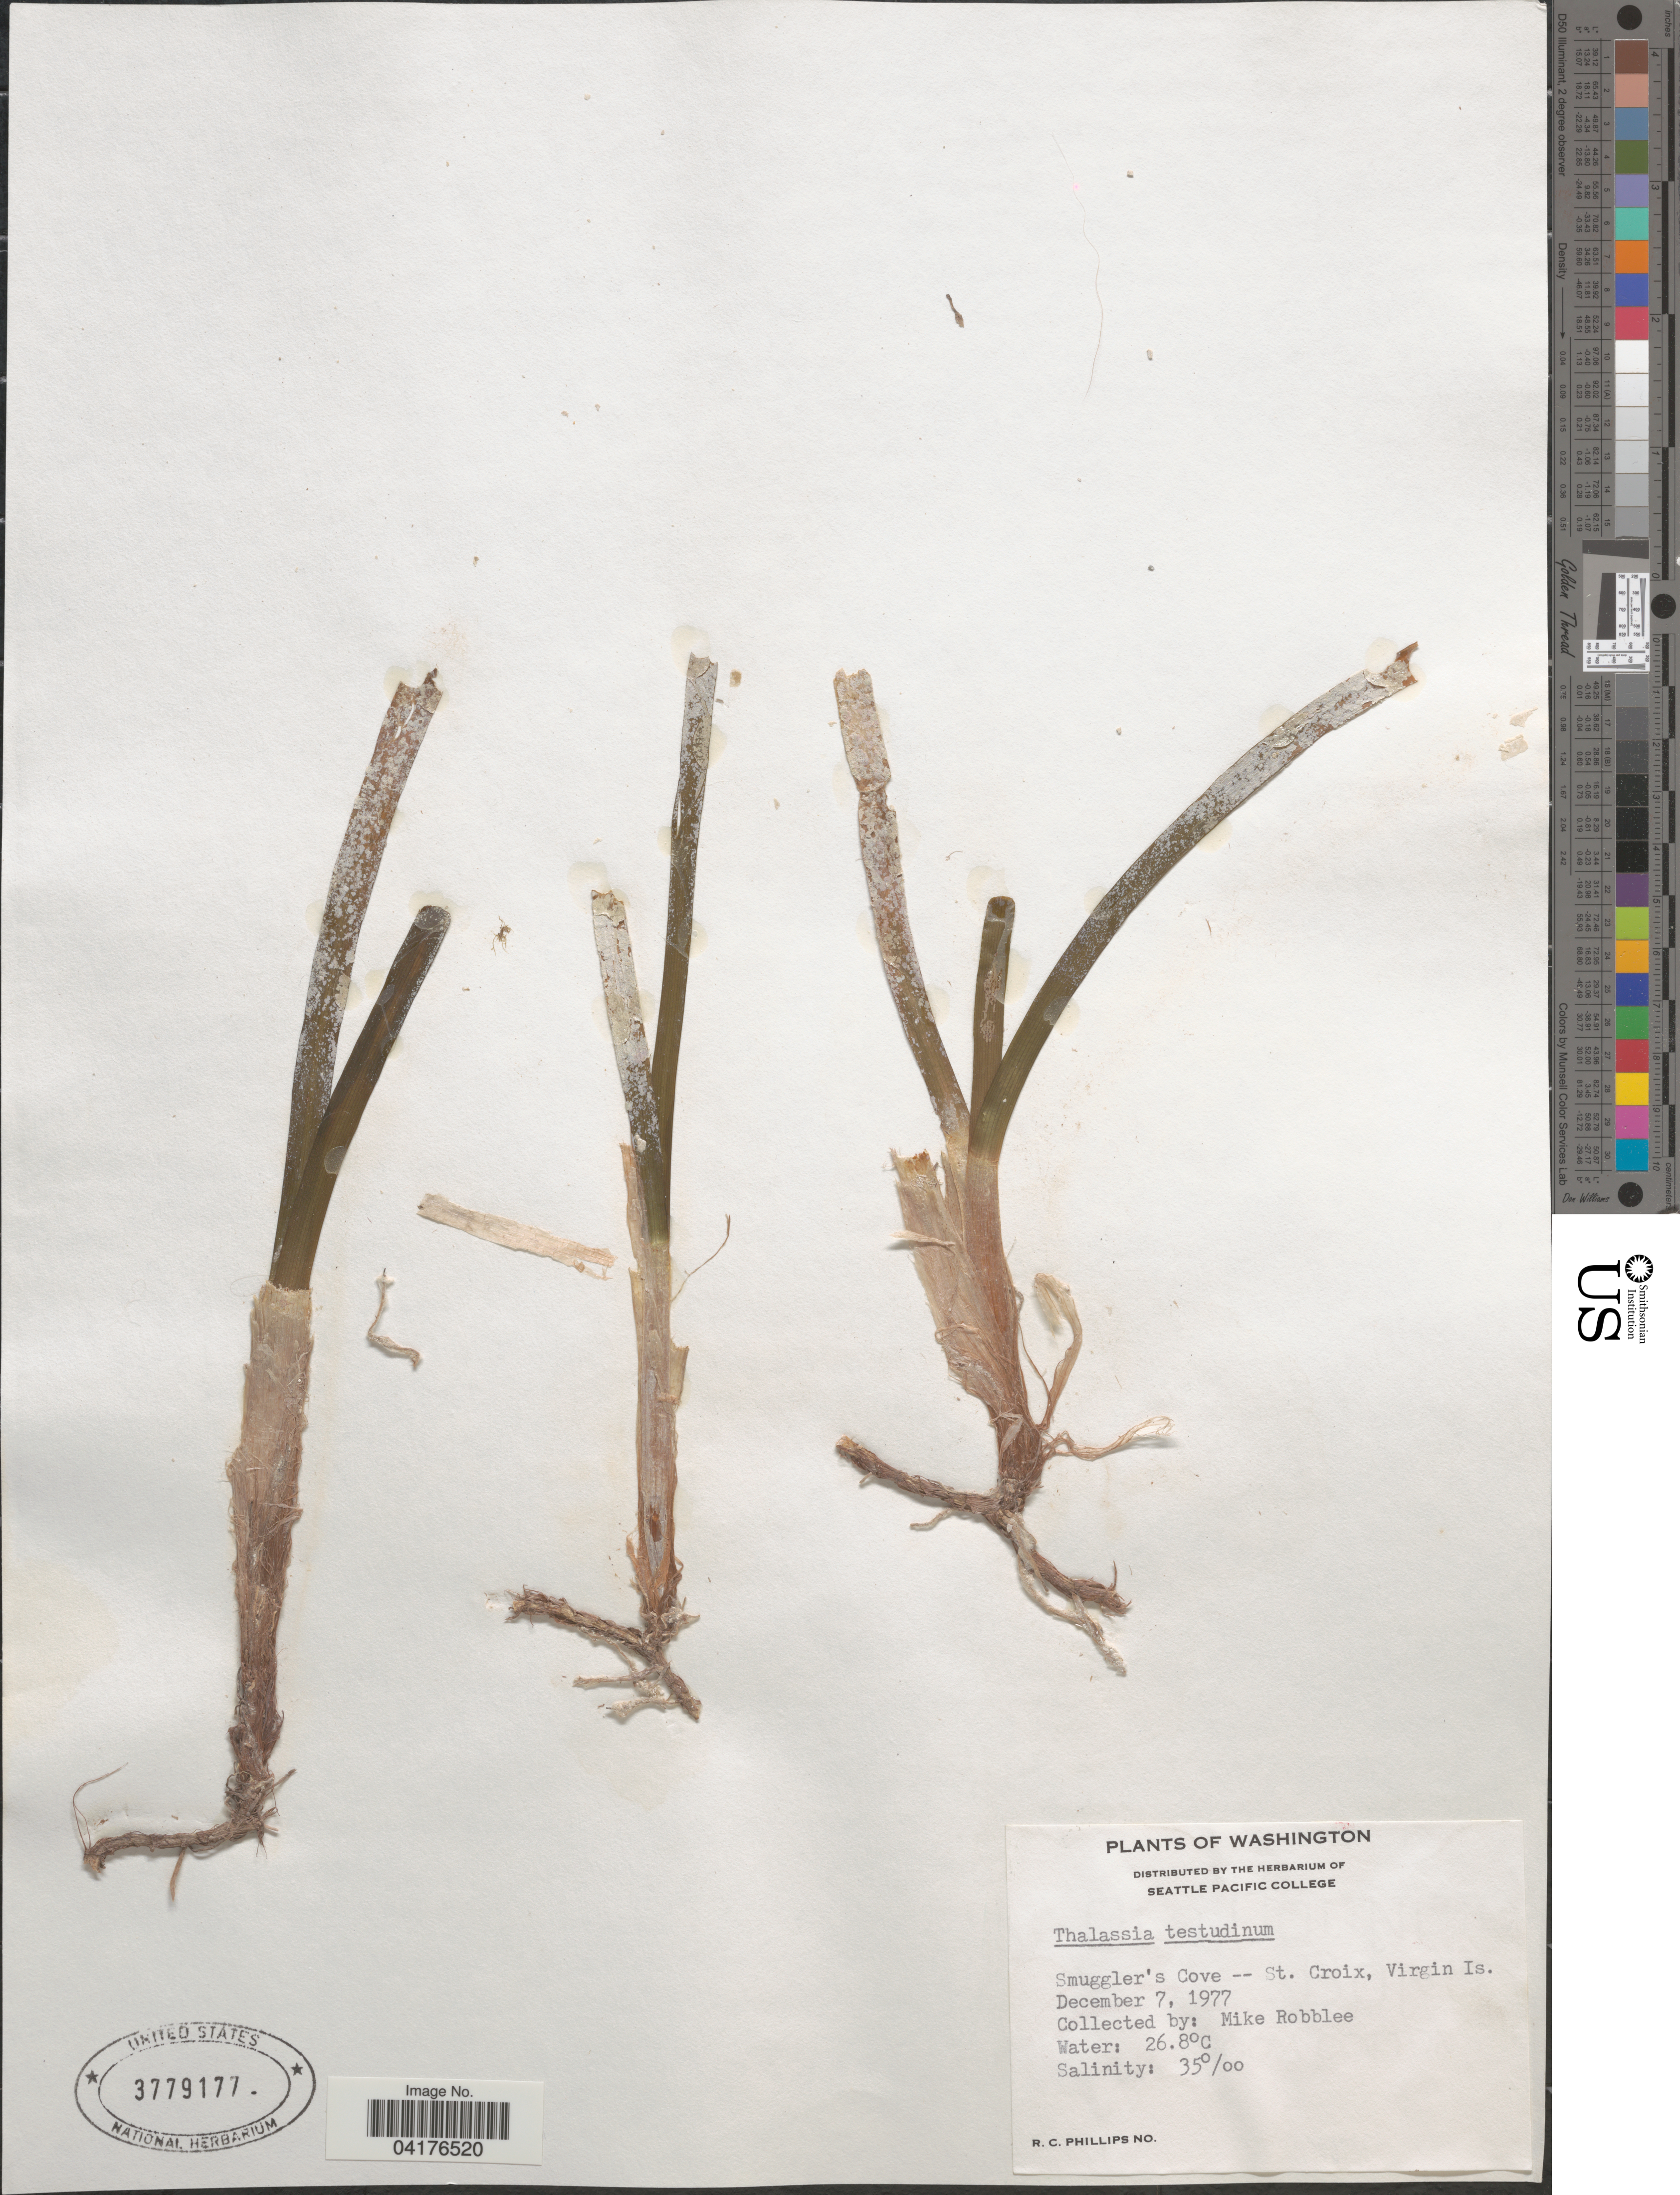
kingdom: Plantae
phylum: Tracheophyta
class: Liliopsida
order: Alismatales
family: Hydrocharitaceae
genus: Thalassia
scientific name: Thalassia testudinum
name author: Banks & Sol. ex K.D. Koenig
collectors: M. Robblee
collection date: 1977-12-07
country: U.S. Virgin Islands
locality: Smuggler's Cove -- St. Croix, Virgin Is.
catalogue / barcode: US 3779177